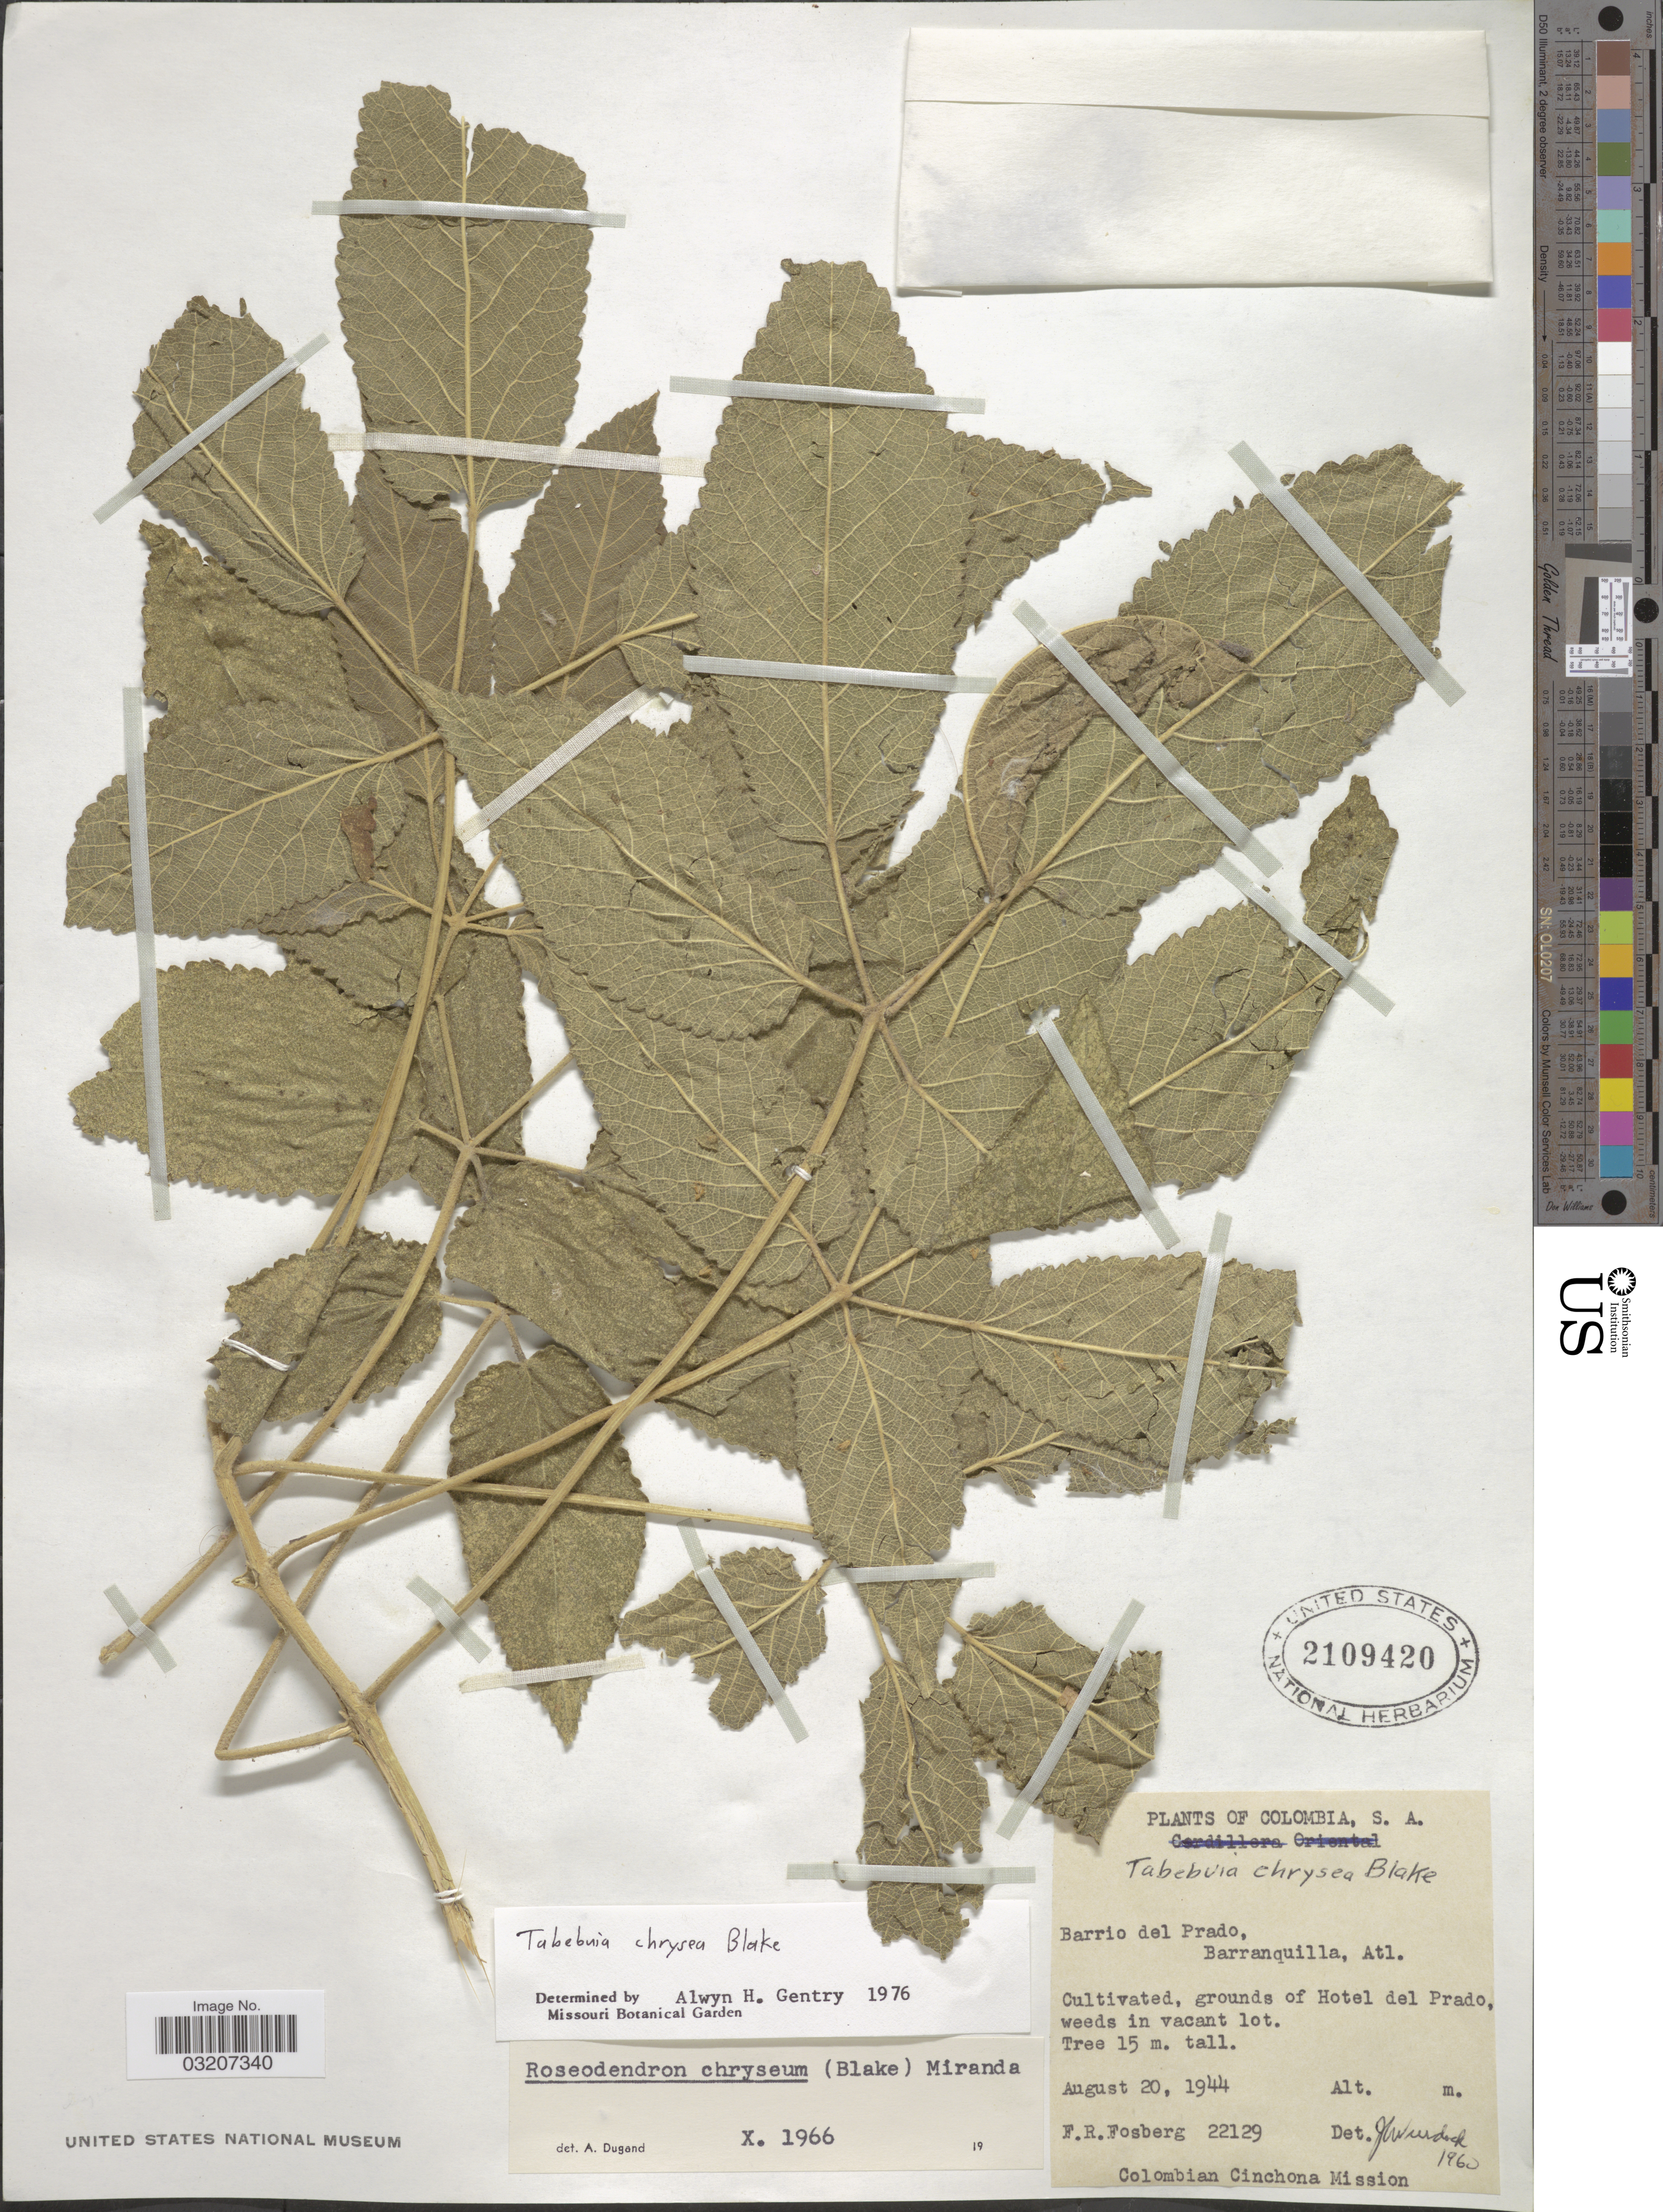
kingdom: Plantae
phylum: Tracheophyta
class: Magnoliopsida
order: Lamiales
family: Bignoniaceae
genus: Roseodendron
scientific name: Roseodendron chryseum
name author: (S.F. Blake) Miranda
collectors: F. R. Fosberg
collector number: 22129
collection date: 1944-08-20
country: Colombia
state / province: Atlántico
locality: Barrio del Prado, Barranquilla, Atl., grounds of Hotel del Prado.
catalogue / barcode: US 2109420